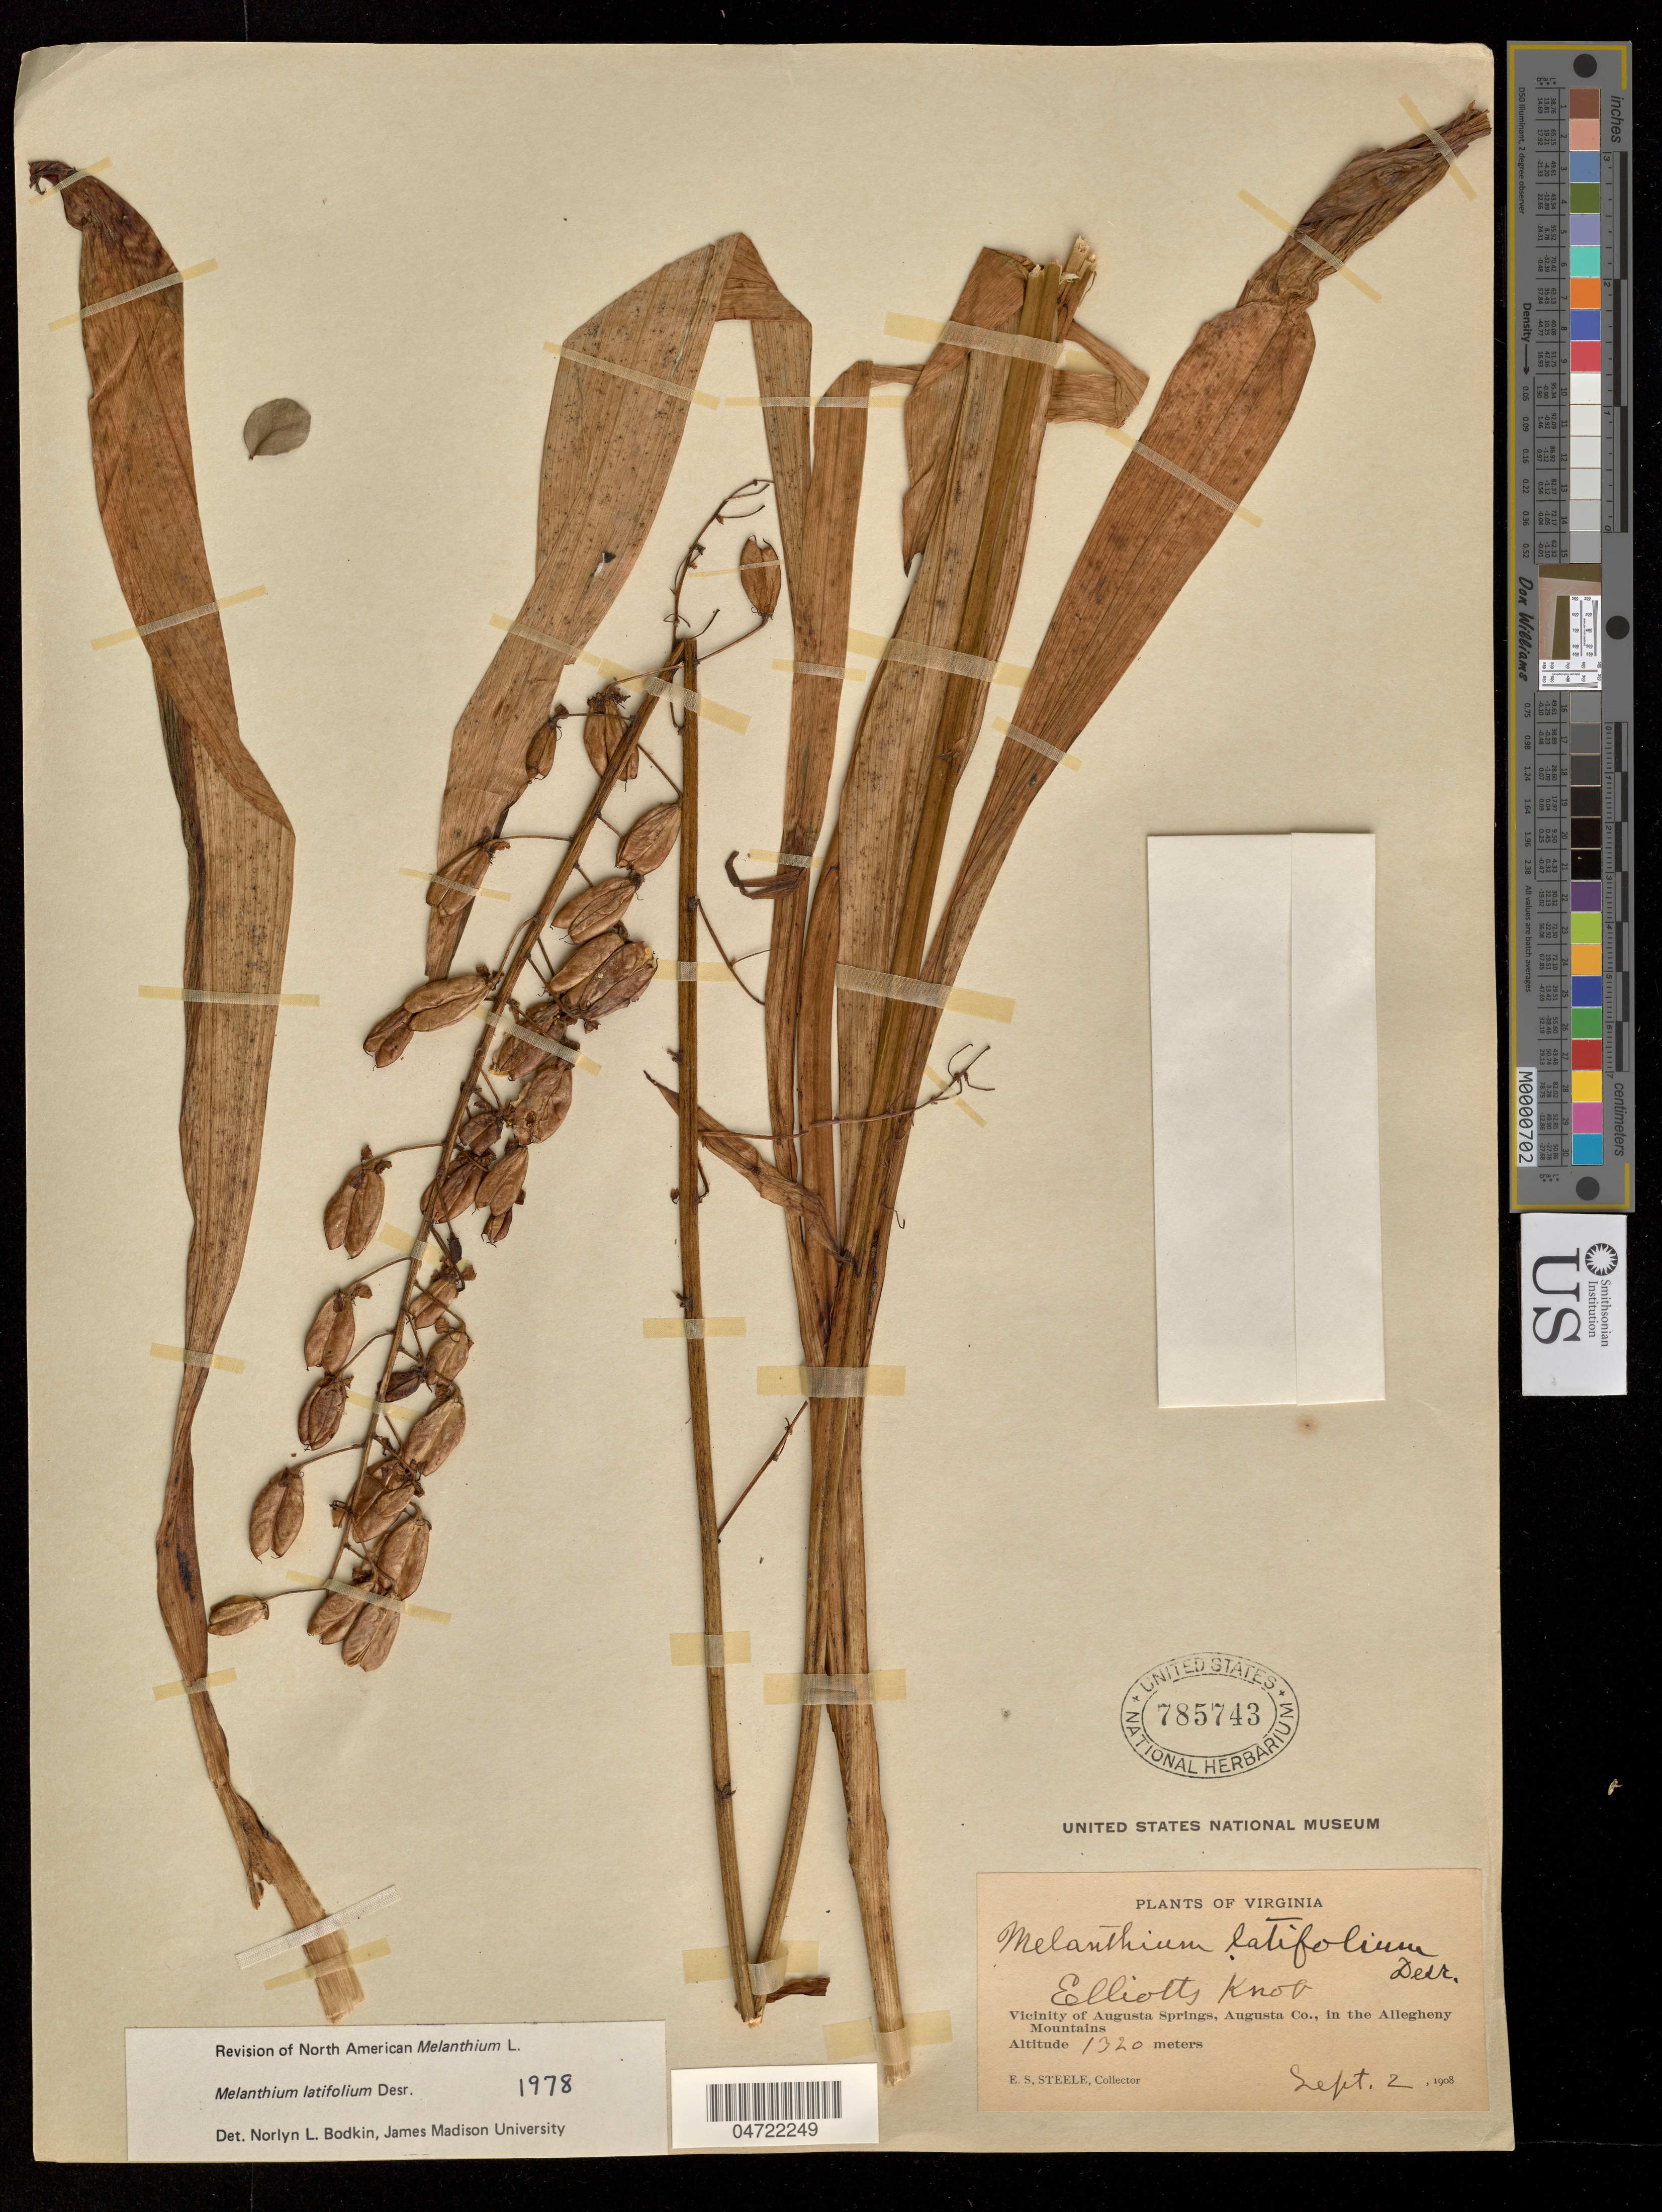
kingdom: Plantae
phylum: Tracheophyta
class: Liliopsida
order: Liliales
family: Melanthiaceae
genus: Melanthium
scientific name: Melanthium latifolium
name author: Desr.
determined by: Bodkin, N. L.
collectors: E. Steele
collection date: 1908-09-02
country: United States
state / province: Virginia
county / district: Augusta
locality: Elliotts Knob. Vicinity of Augusta Springs, in the Allegheny Mountains.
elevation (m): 1320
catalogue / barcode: US 785743